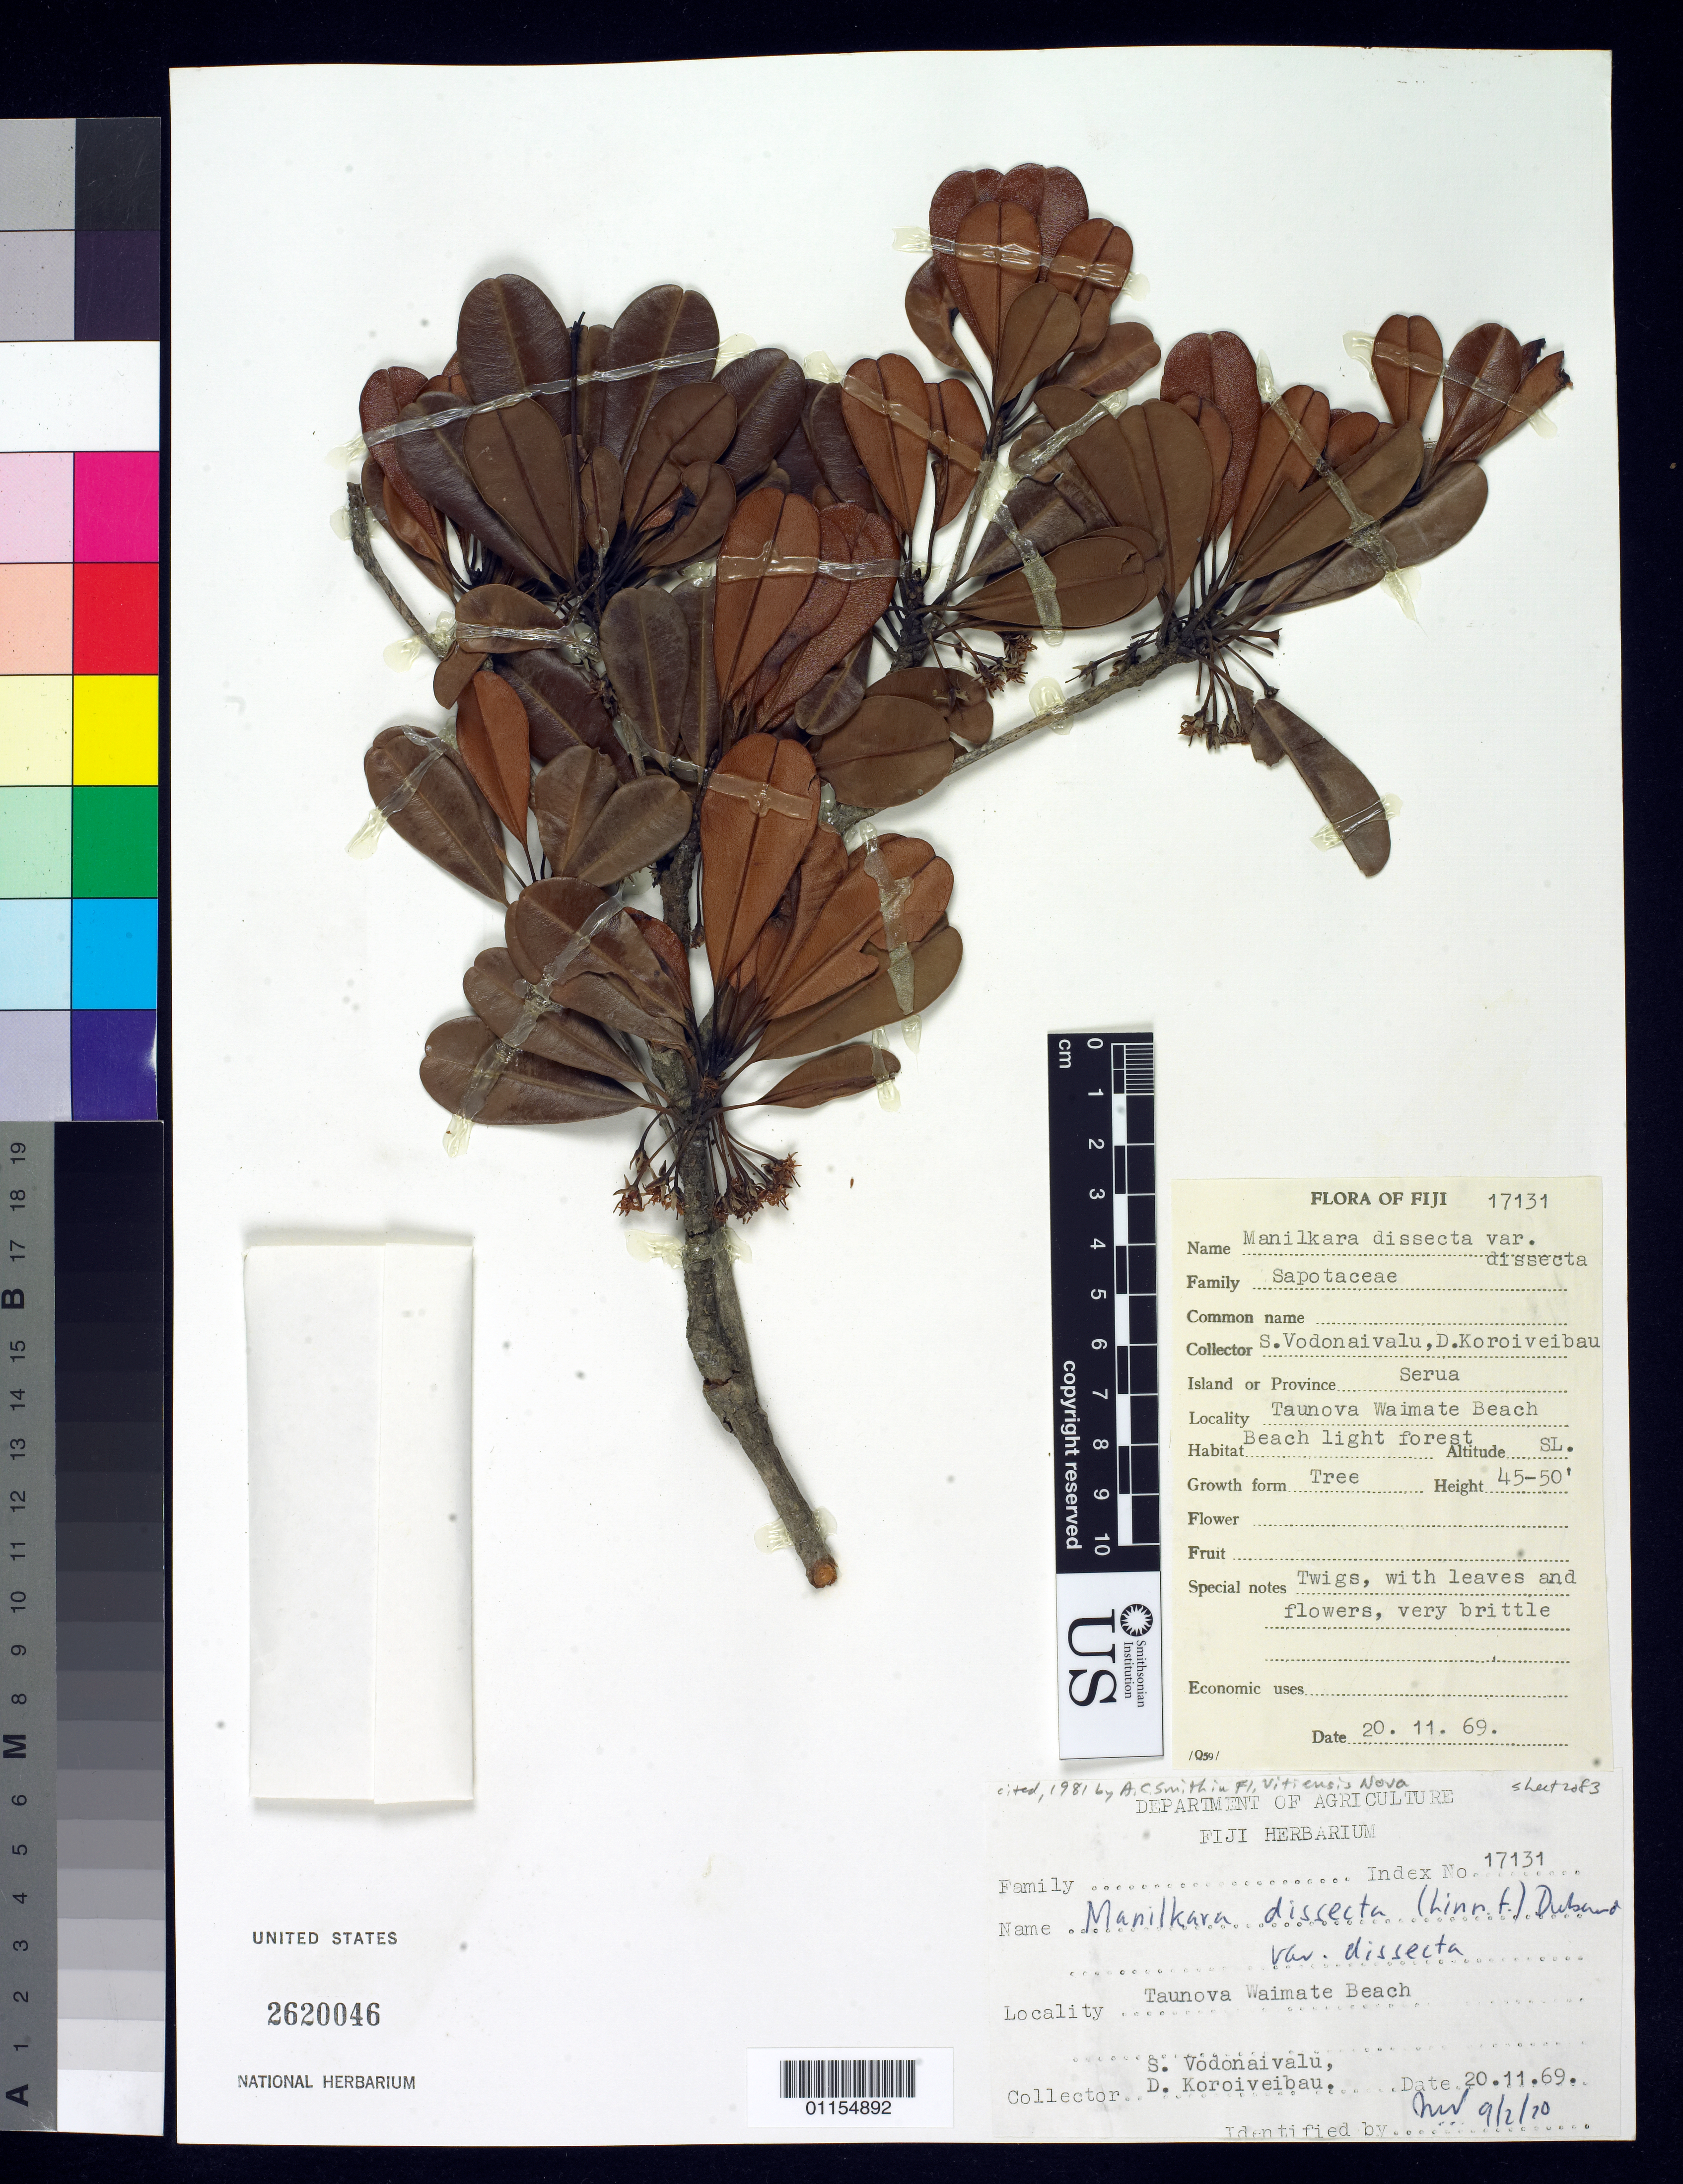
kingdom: Plantae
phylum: Tracheophyta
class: Magnoliopsida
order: Ericales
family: Sapotaceae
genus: Manilkara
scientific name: Manilkara dissecta var. dissecta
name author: (L.) Dubard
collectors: S. Vodonaivalu & D. Koroiveibau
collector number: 17131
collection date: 1969-11-20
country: Fiji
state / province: Serua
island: Viti Levu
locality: Tanuva Waimate Beach.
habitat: Beach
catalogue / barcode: US 2620046